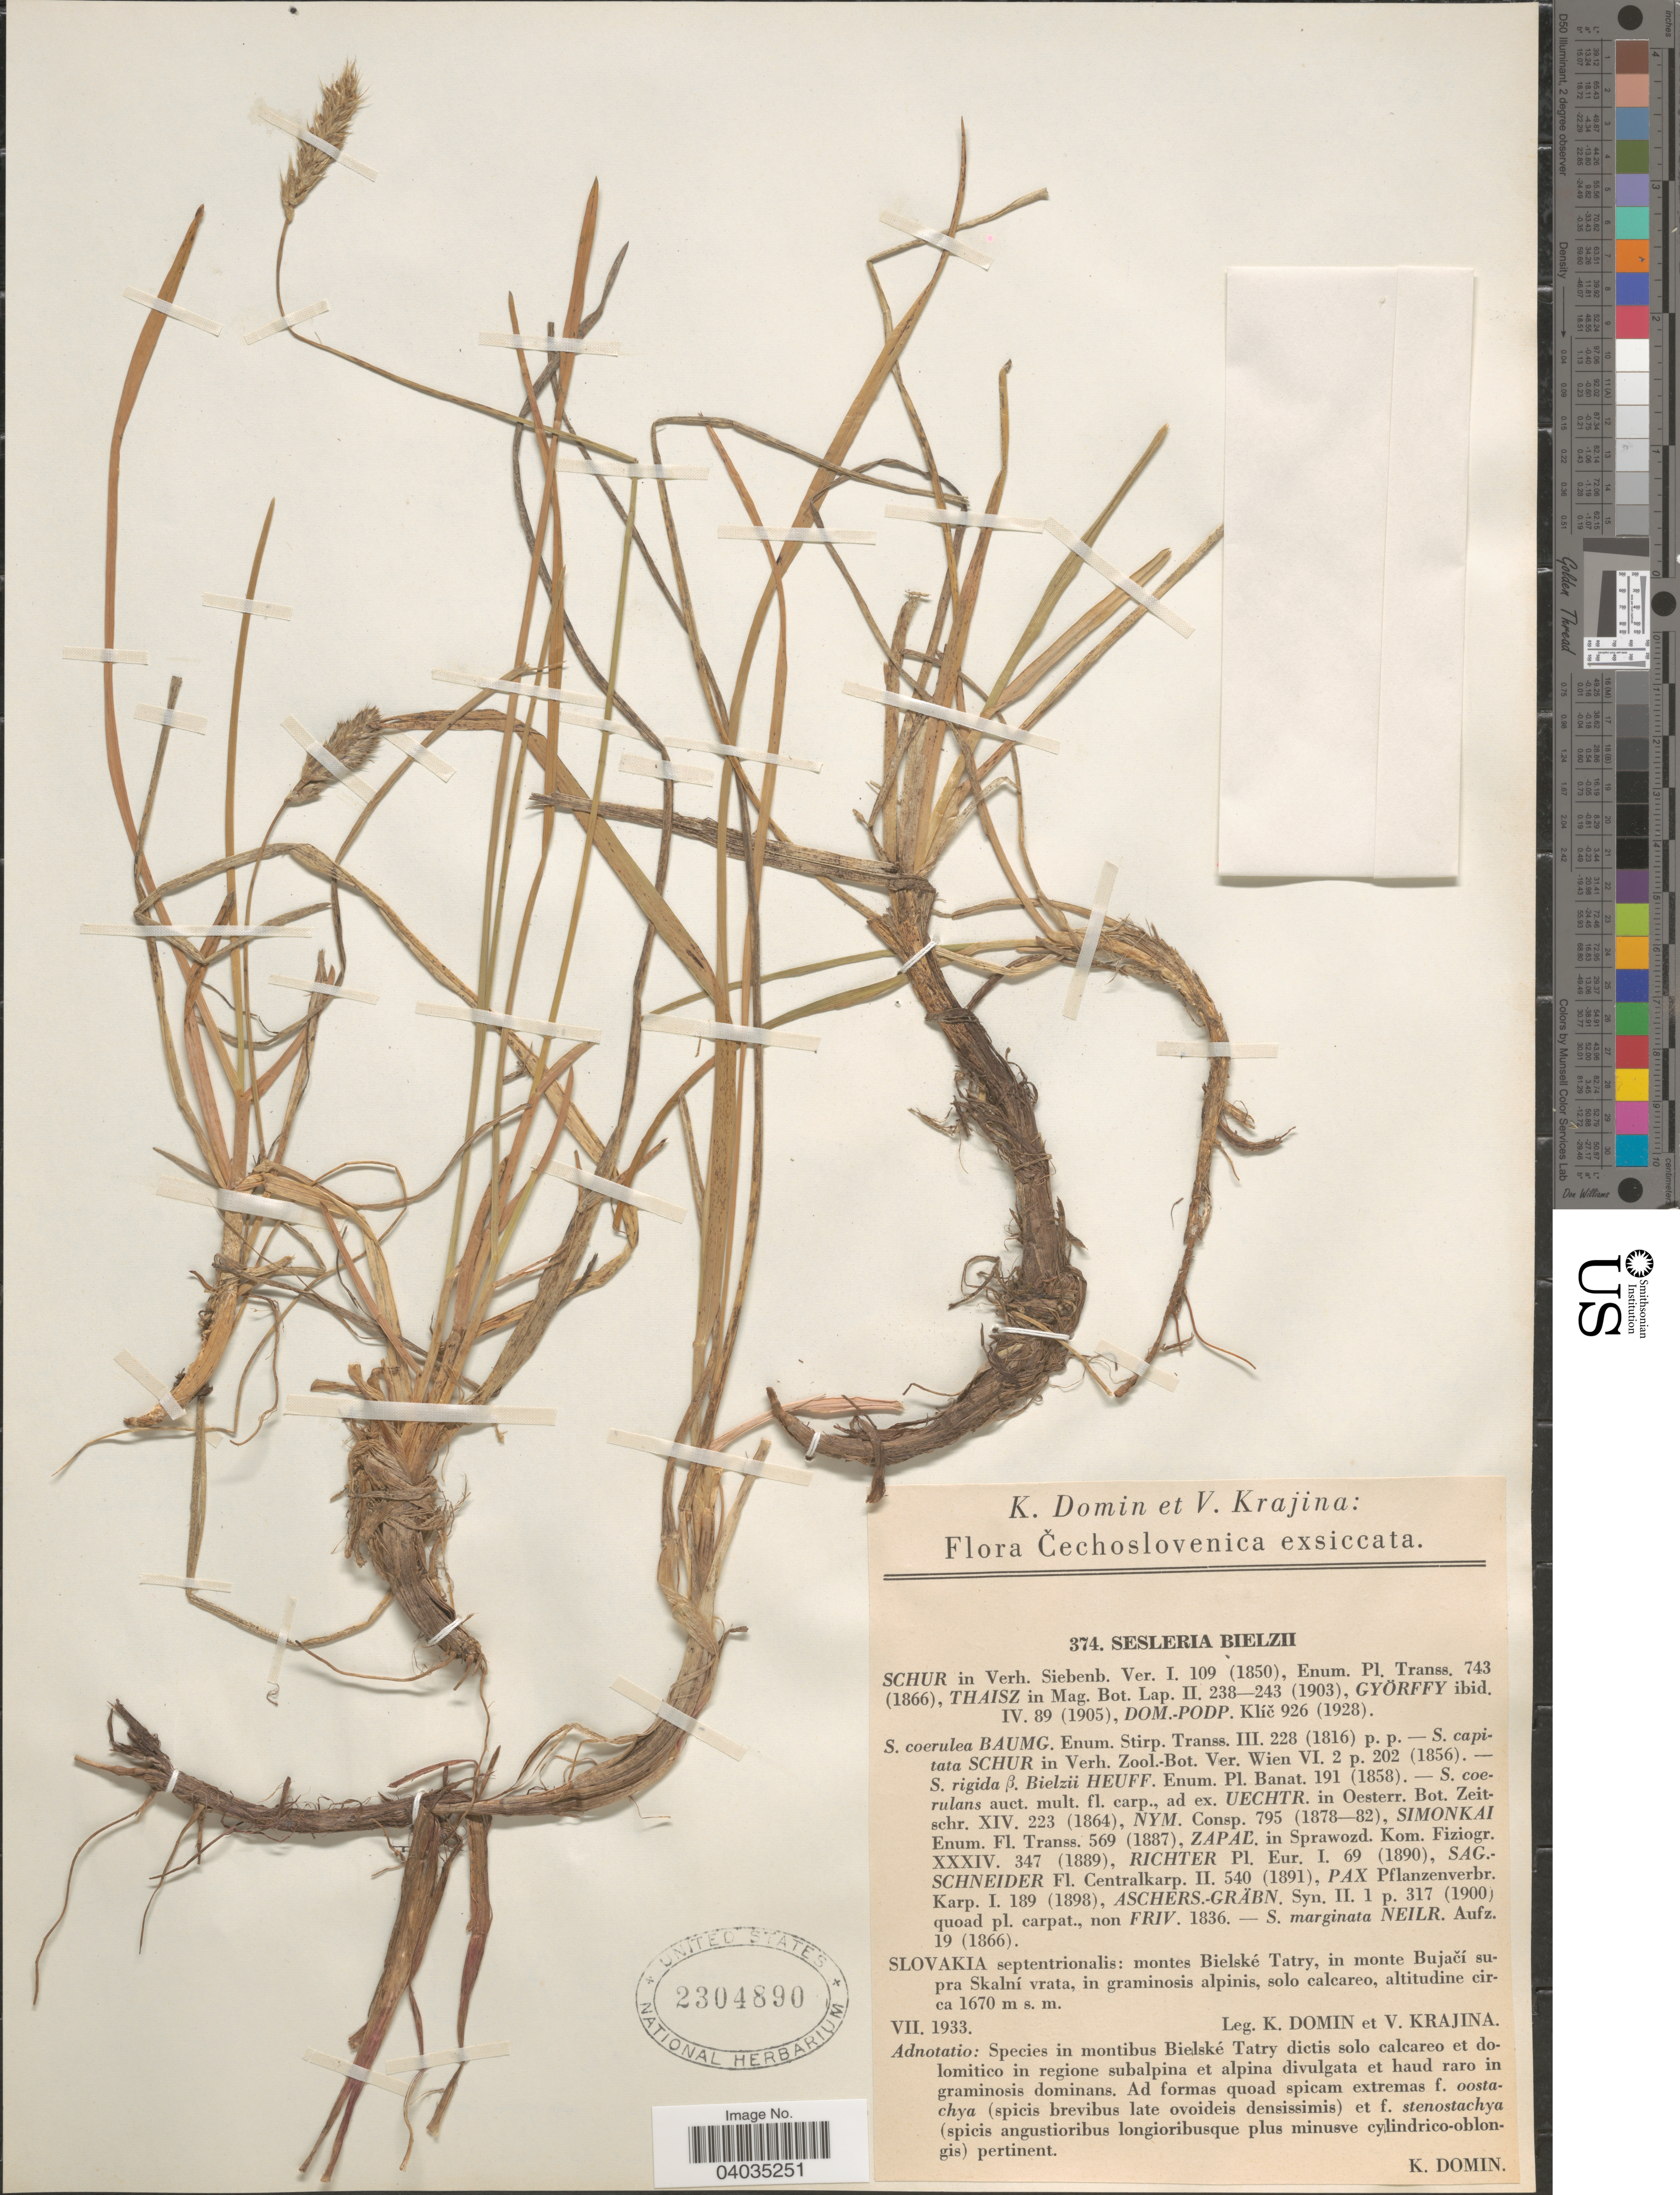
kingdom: Plantae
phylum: Tracheophyta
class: Liliopsida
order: Poales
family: Poaceae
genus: Sesleria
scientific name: Sesleria bielzii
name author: Schur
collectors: K. Domin & V. Krajina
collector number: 374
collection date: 1933-07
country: Slovakia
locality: Slovakia septentrionalis: montes Bielské Tatry, in monte Bujači supra Skalní vrata, in graminosis alpinis, solo calcareo.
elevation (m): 1670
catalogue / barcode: US 2304890